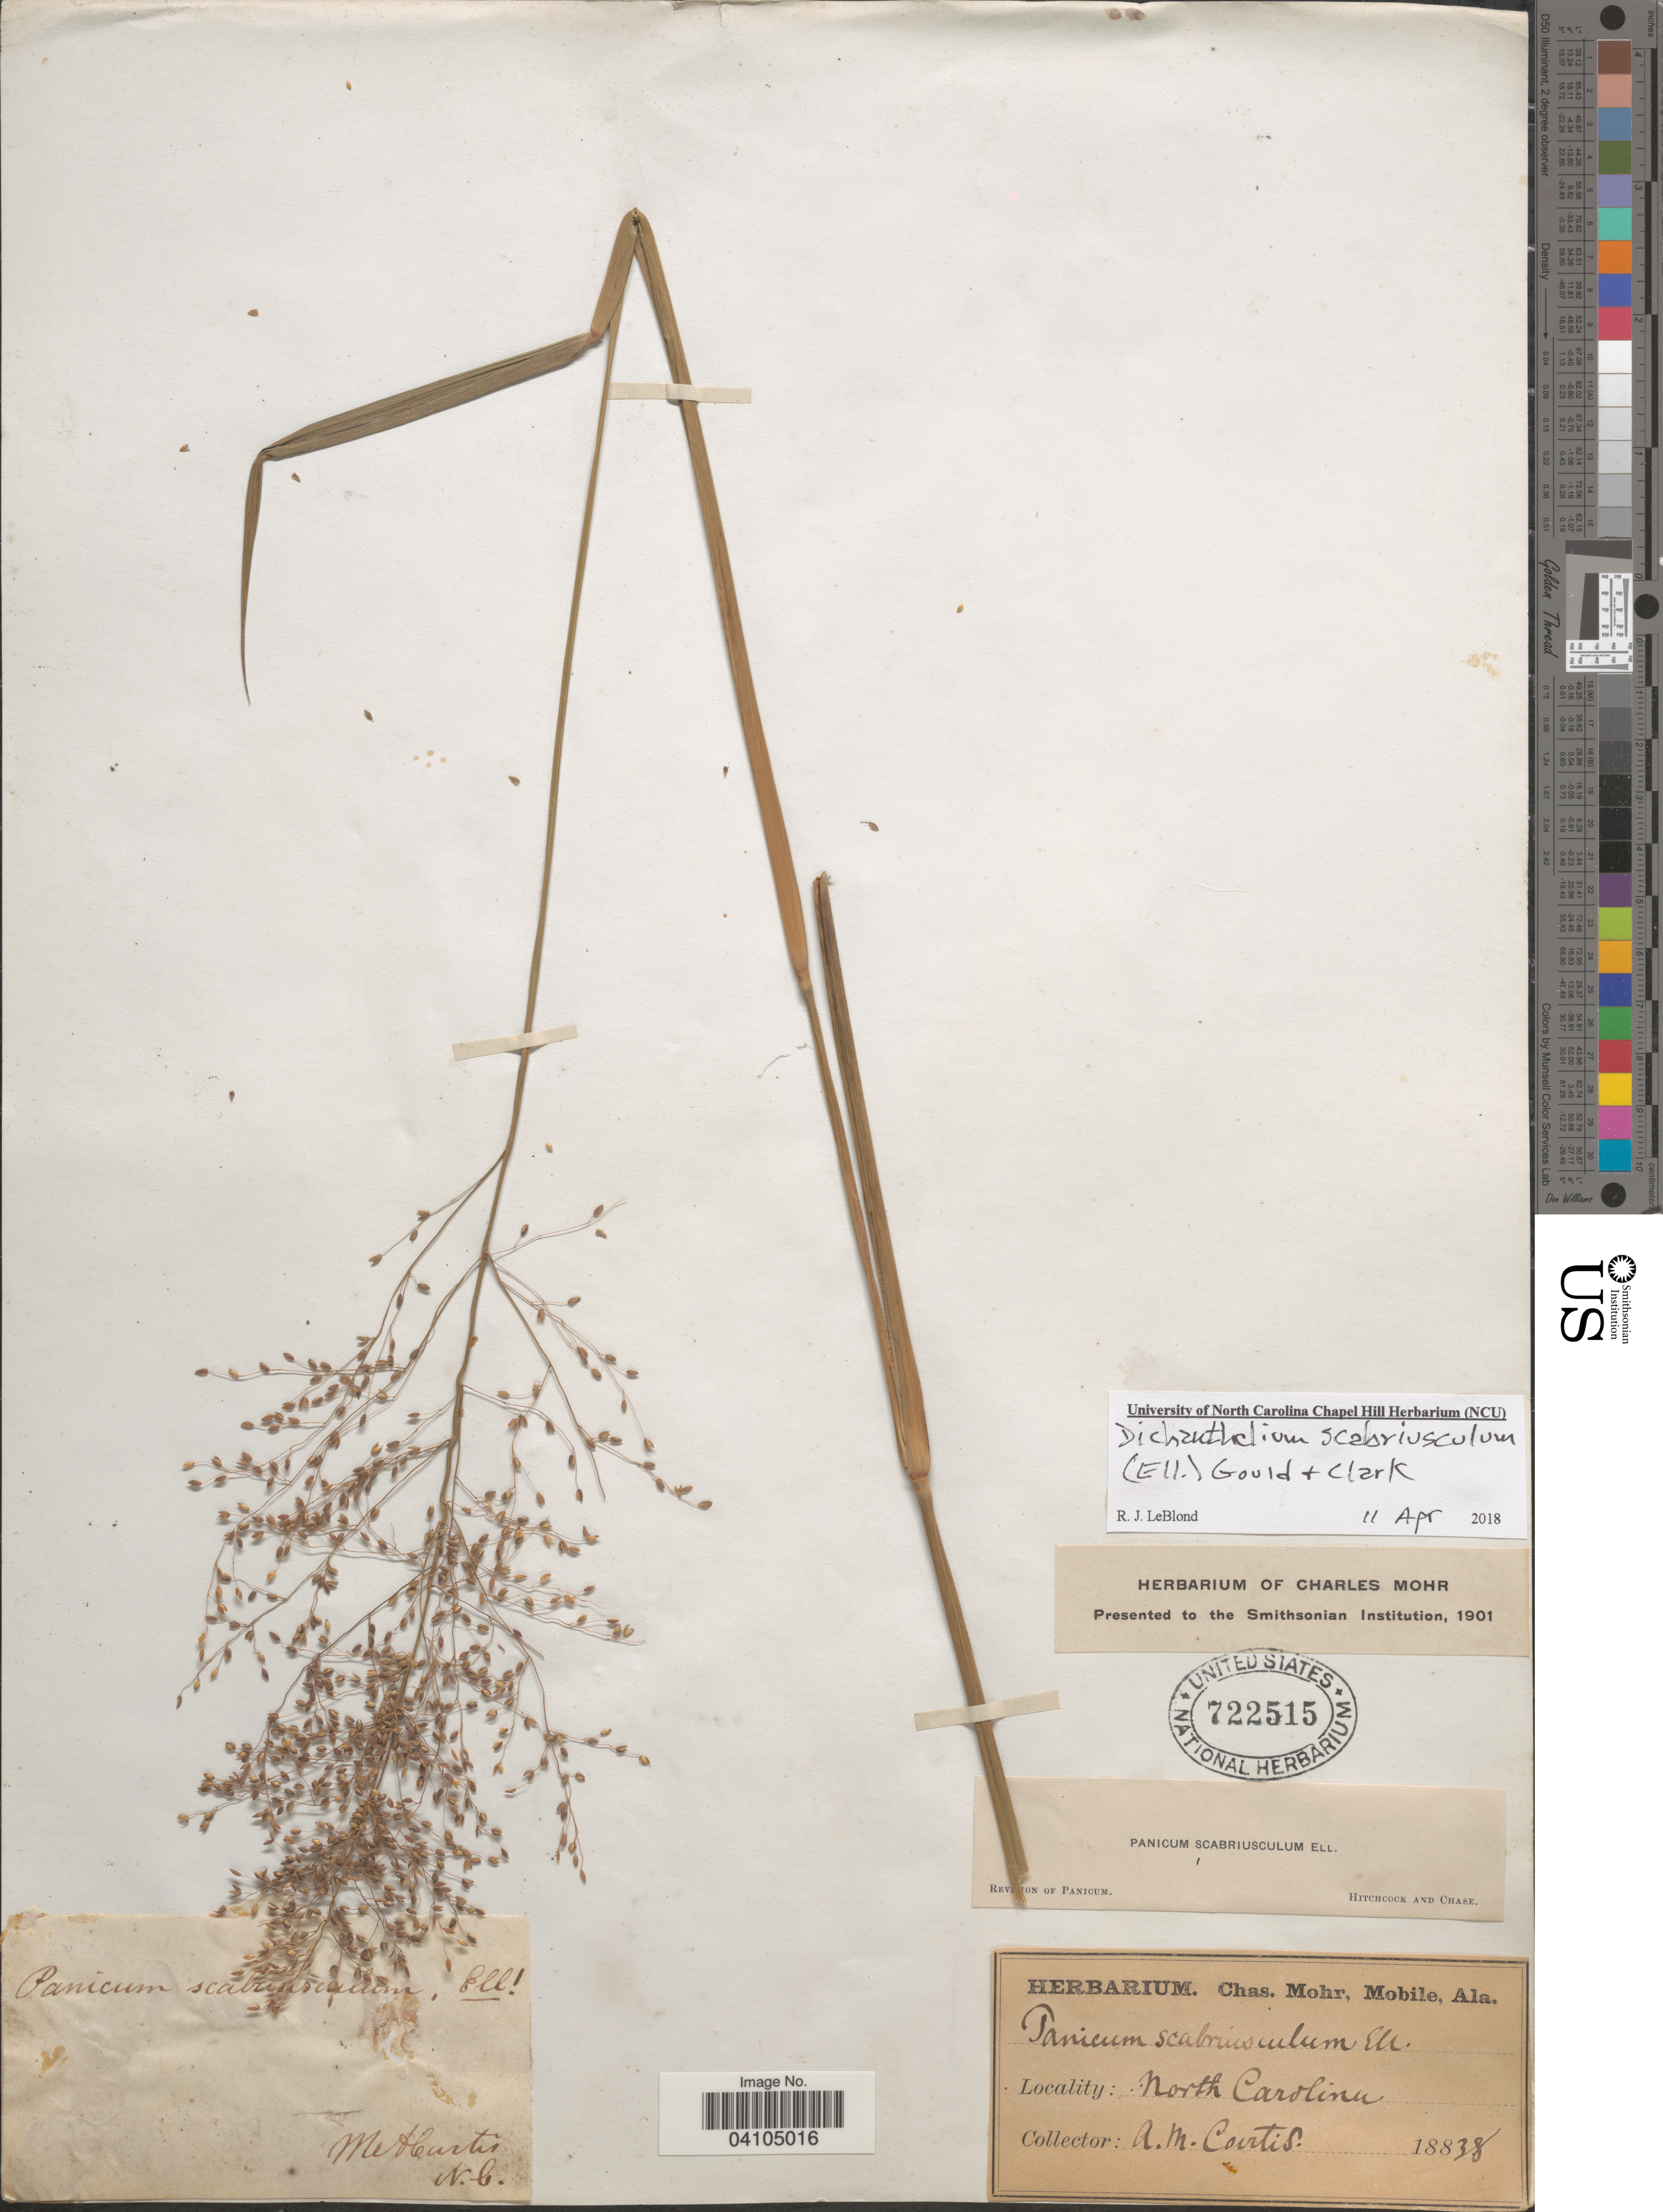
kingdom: Plantae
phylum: Tracheophyta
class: Liliopsida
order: Poales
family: Poaceae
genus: Dichanthelium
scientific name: Dichanthelium scabriusculum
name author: (Elliott) Gould & C.A. Clark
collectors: M. A. Curtis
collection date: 1838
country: United States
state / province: North Carolina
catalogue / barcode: US 722515